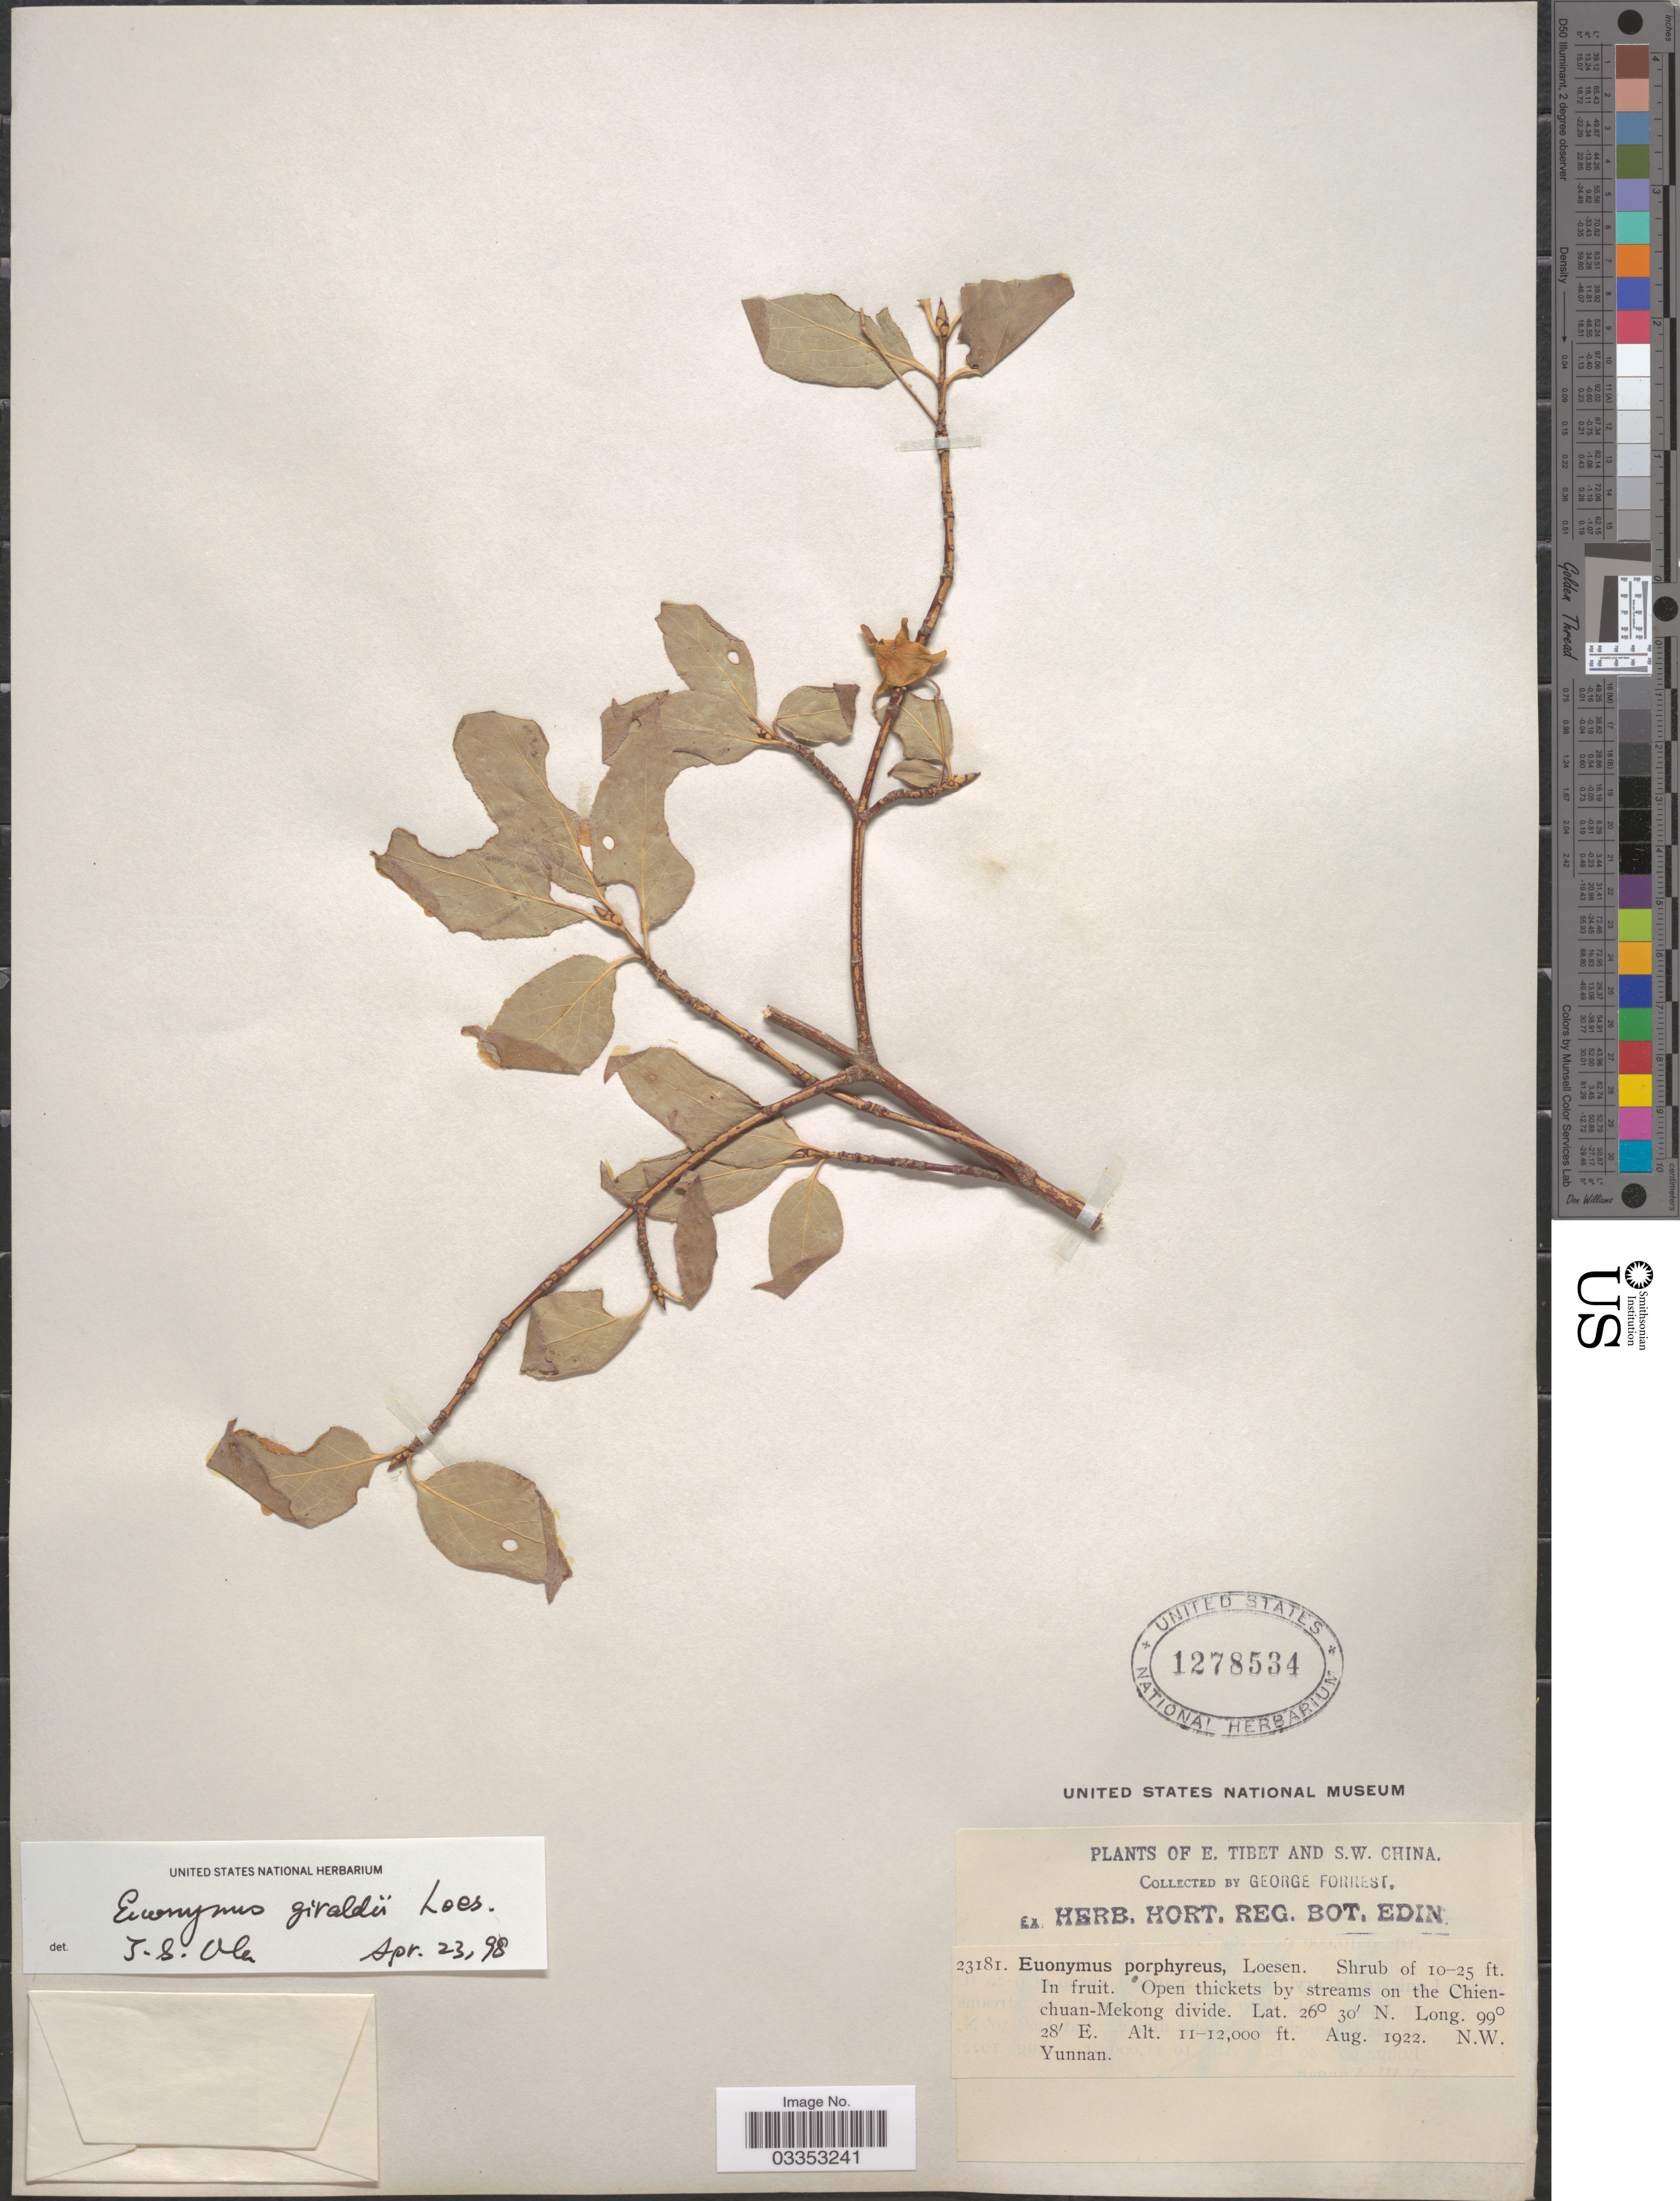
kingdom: Plantae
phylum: Tracheophyta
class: Magnoliopsida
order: Celastrales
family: Celastraceae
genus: Euonymus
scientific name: Euonymus giraldii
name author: Loes. ex Diels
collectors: G. Forrest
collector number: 23181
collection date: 1922-08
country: China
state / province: Yunnan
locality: E. Tibet and S.W. China. Open thickets by streams on the Chien-chuan-Mekong divide. N.W. Yunnan.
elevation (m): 3353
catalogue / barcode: US 1278534